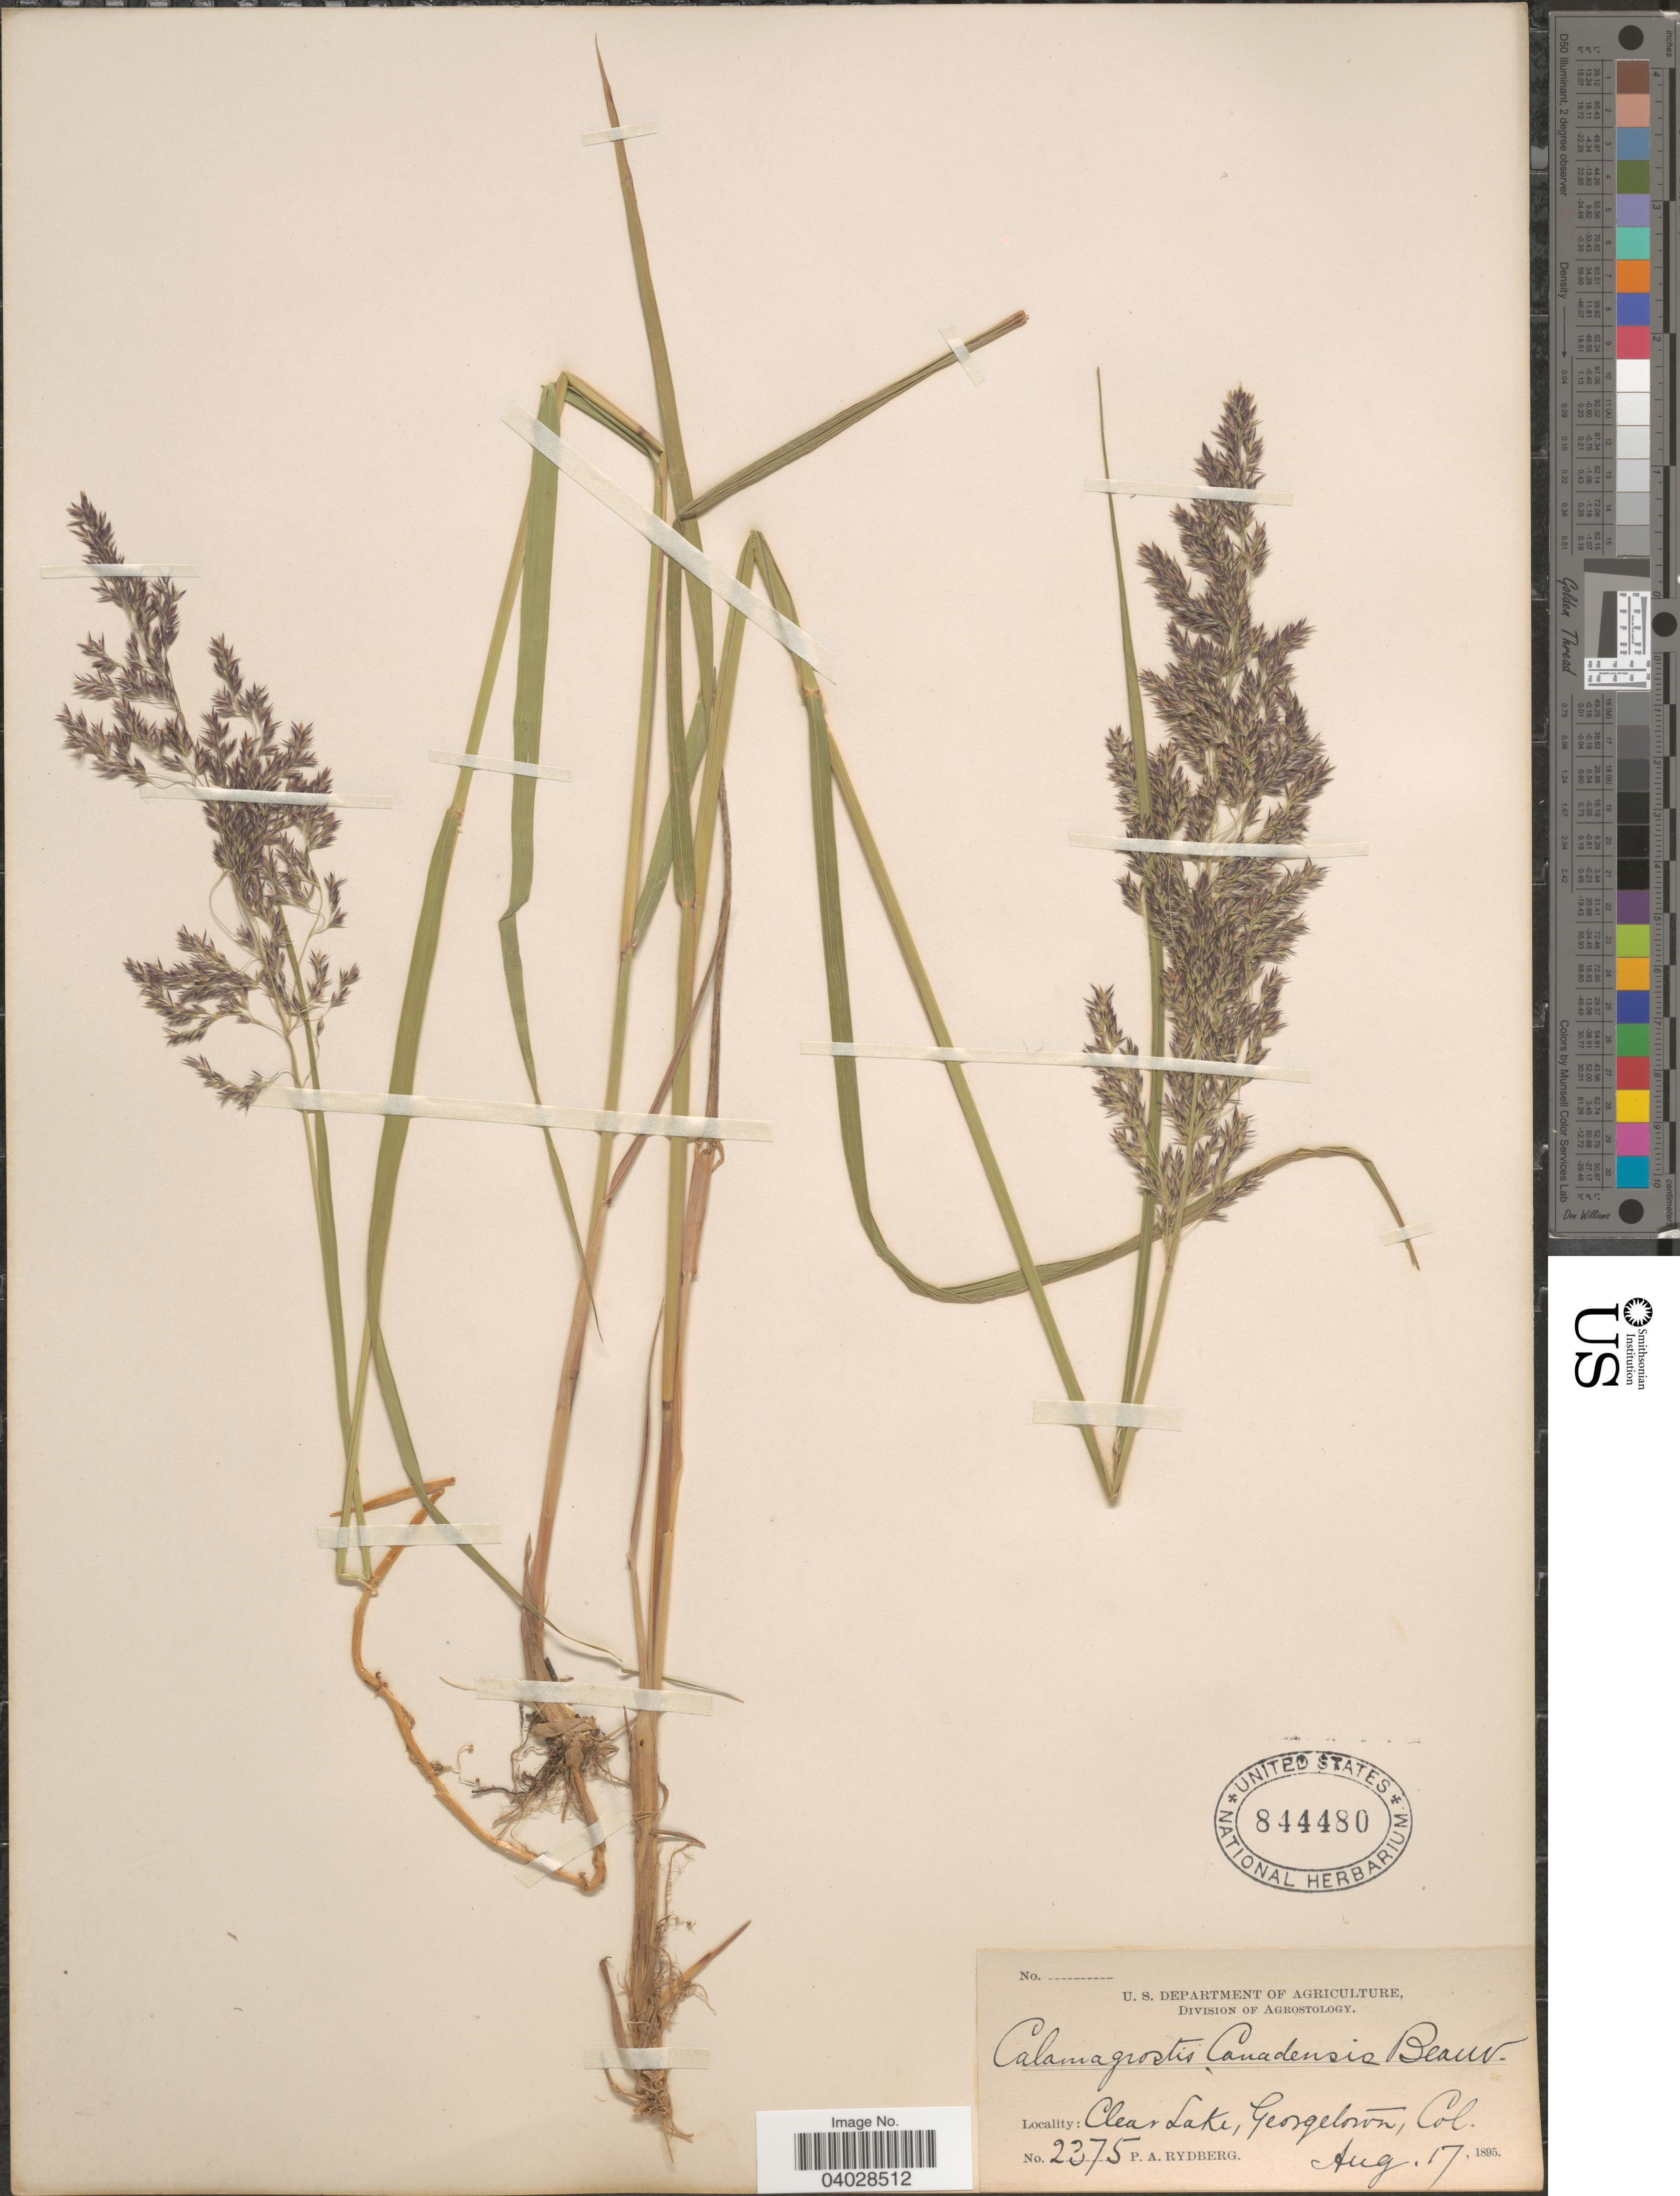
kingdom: Plantae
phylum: Tracheophyta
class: Liliopsida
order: Poales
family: Poaceae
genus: Calamagrostis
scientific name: Calamagrostis canadensis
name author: (Michx.) P. Beauv.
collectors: P. A. Rydberg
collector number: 2375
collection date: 1895-08-17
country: United States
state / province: Colorado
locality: Clear Lake, Georgetown.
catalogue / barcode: US 844480